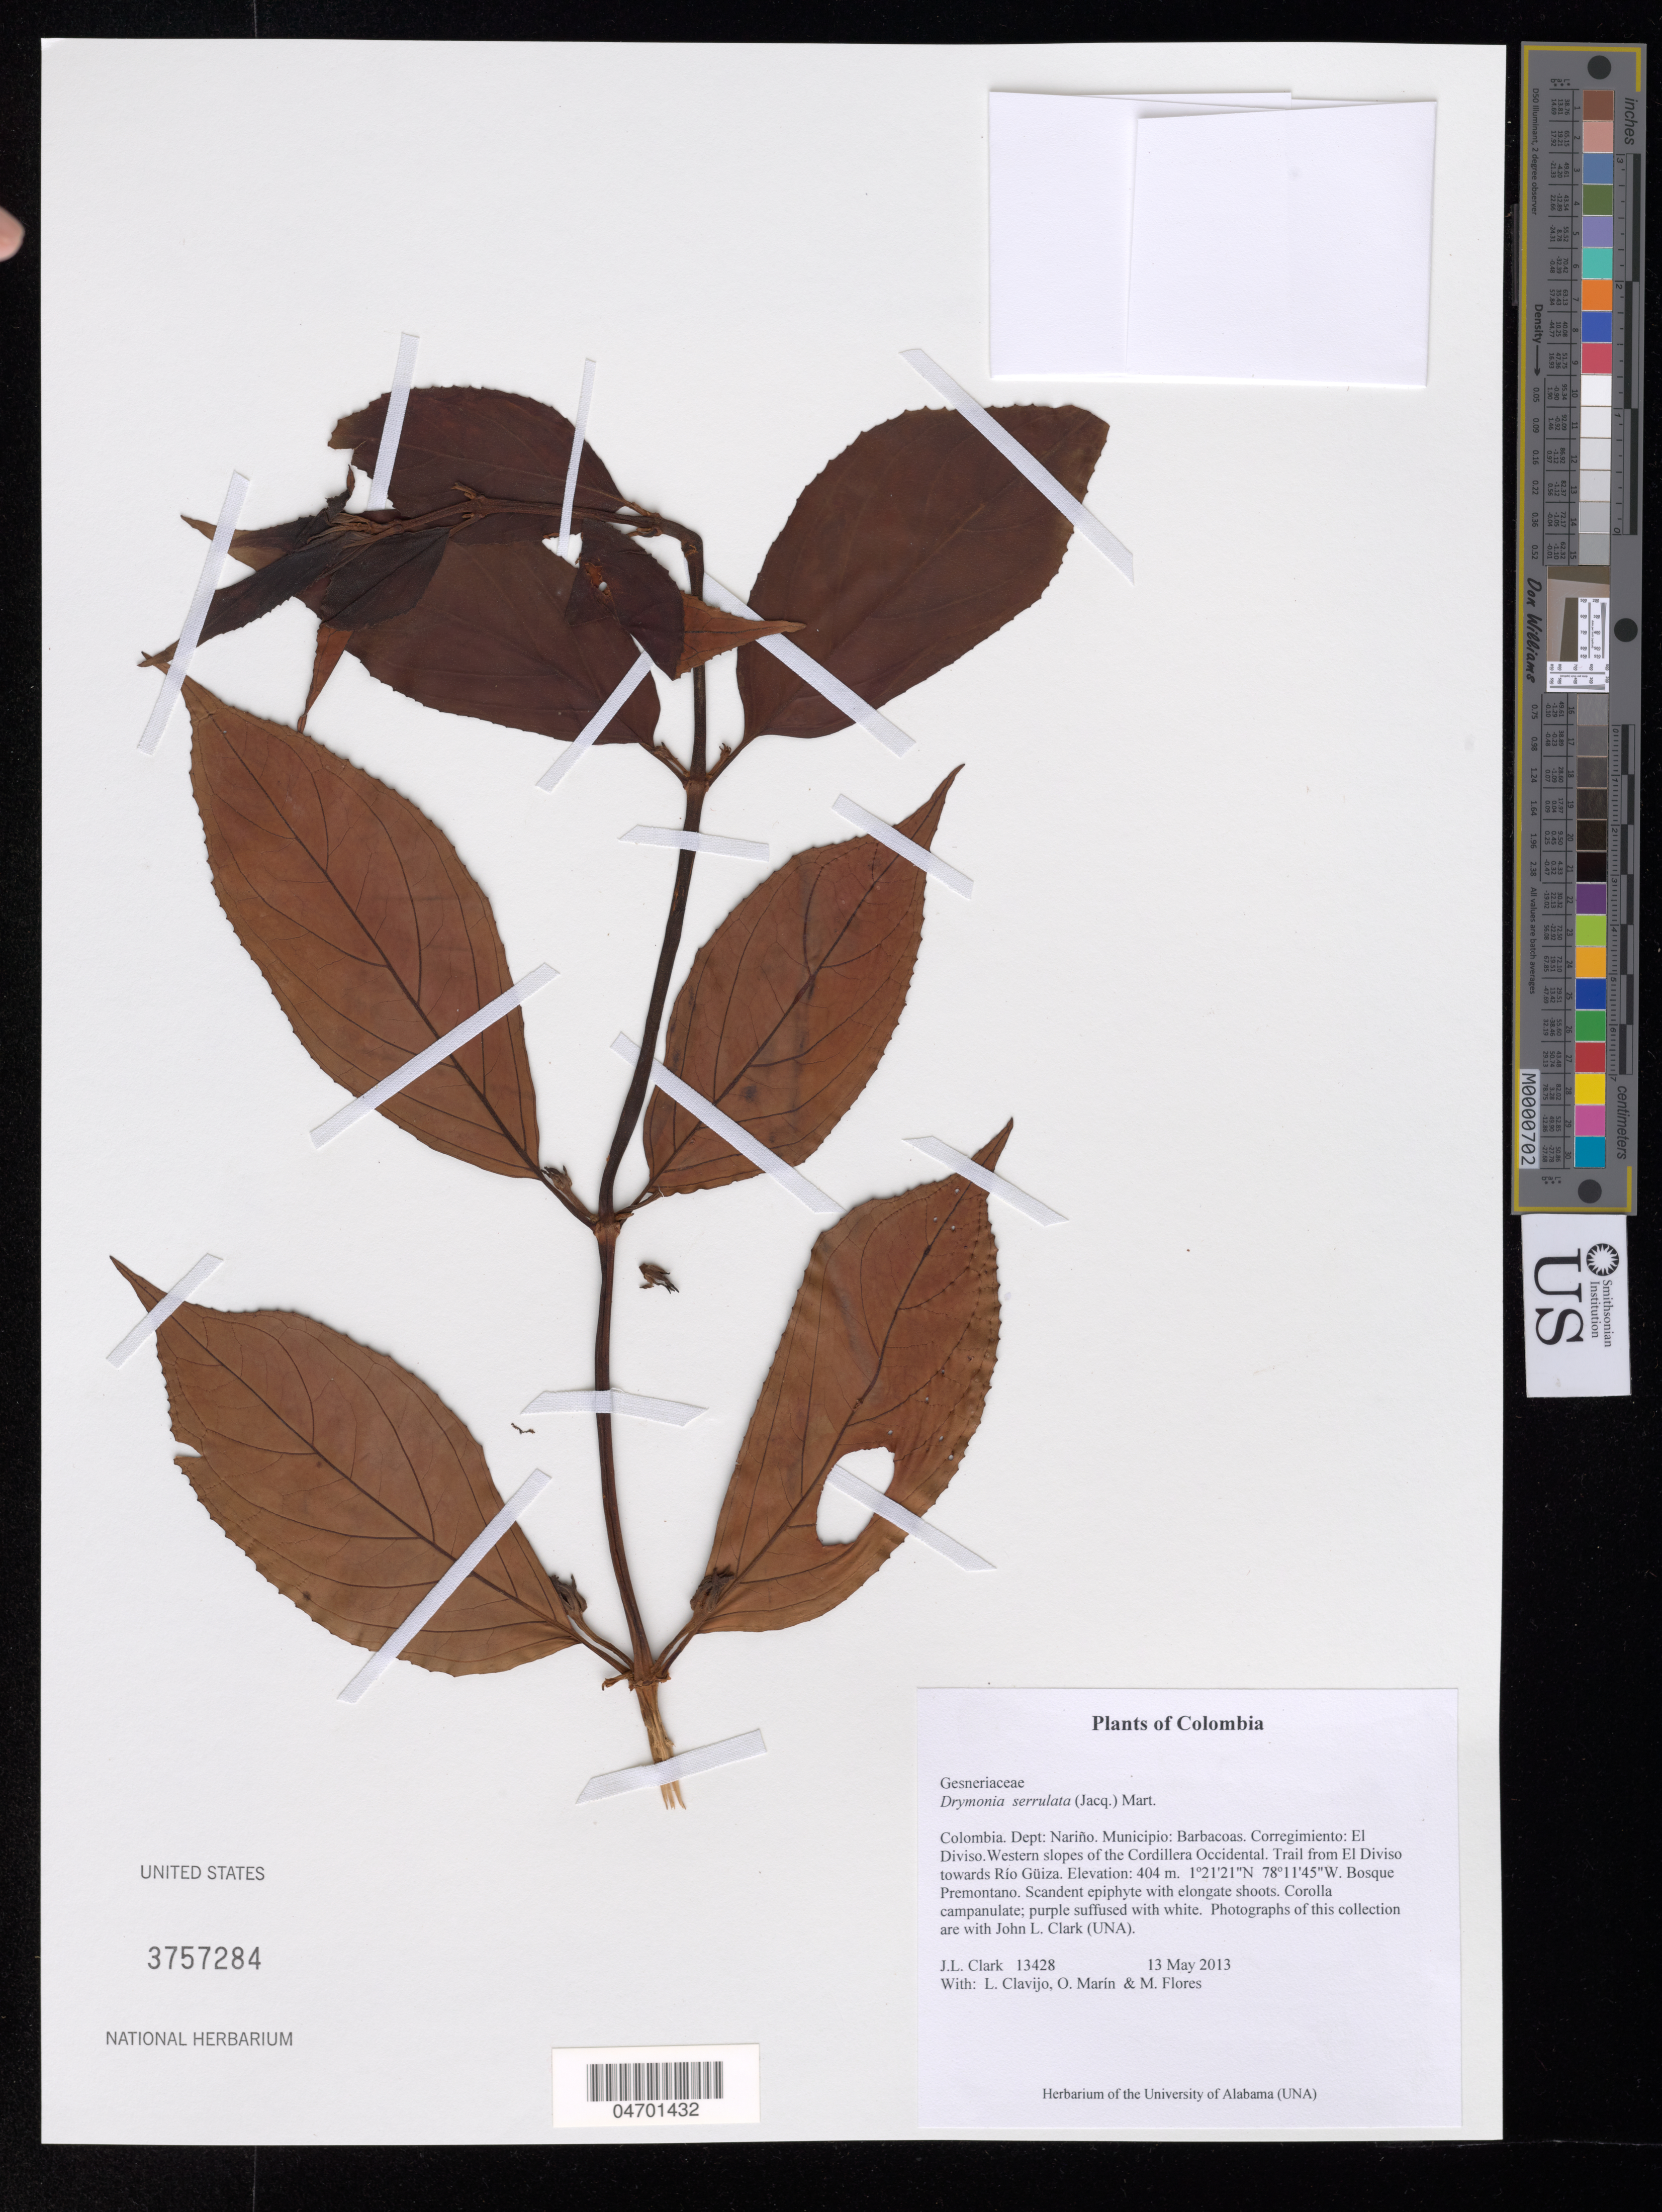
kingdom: Plantae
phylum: Tracheophyta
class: Magnoliopsida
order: Lamiales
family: Gesneriaceae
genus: Drymonia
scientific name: Drymonia serrulata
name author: (Jacq.) Mart.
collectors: J. L. Clark, L. Clavijo, J. Howieson & M. Flores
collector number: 13428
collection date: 2013-05-13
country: Colombia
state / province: Nariño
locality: Dept: Nariño. Municipio: Barbacoas. Corregimiento: El Diviso. Western slopes of the Cordillera Occidental. Trail from El Diviso towards Río Güiza.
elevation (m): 404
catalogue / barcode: US 3757284